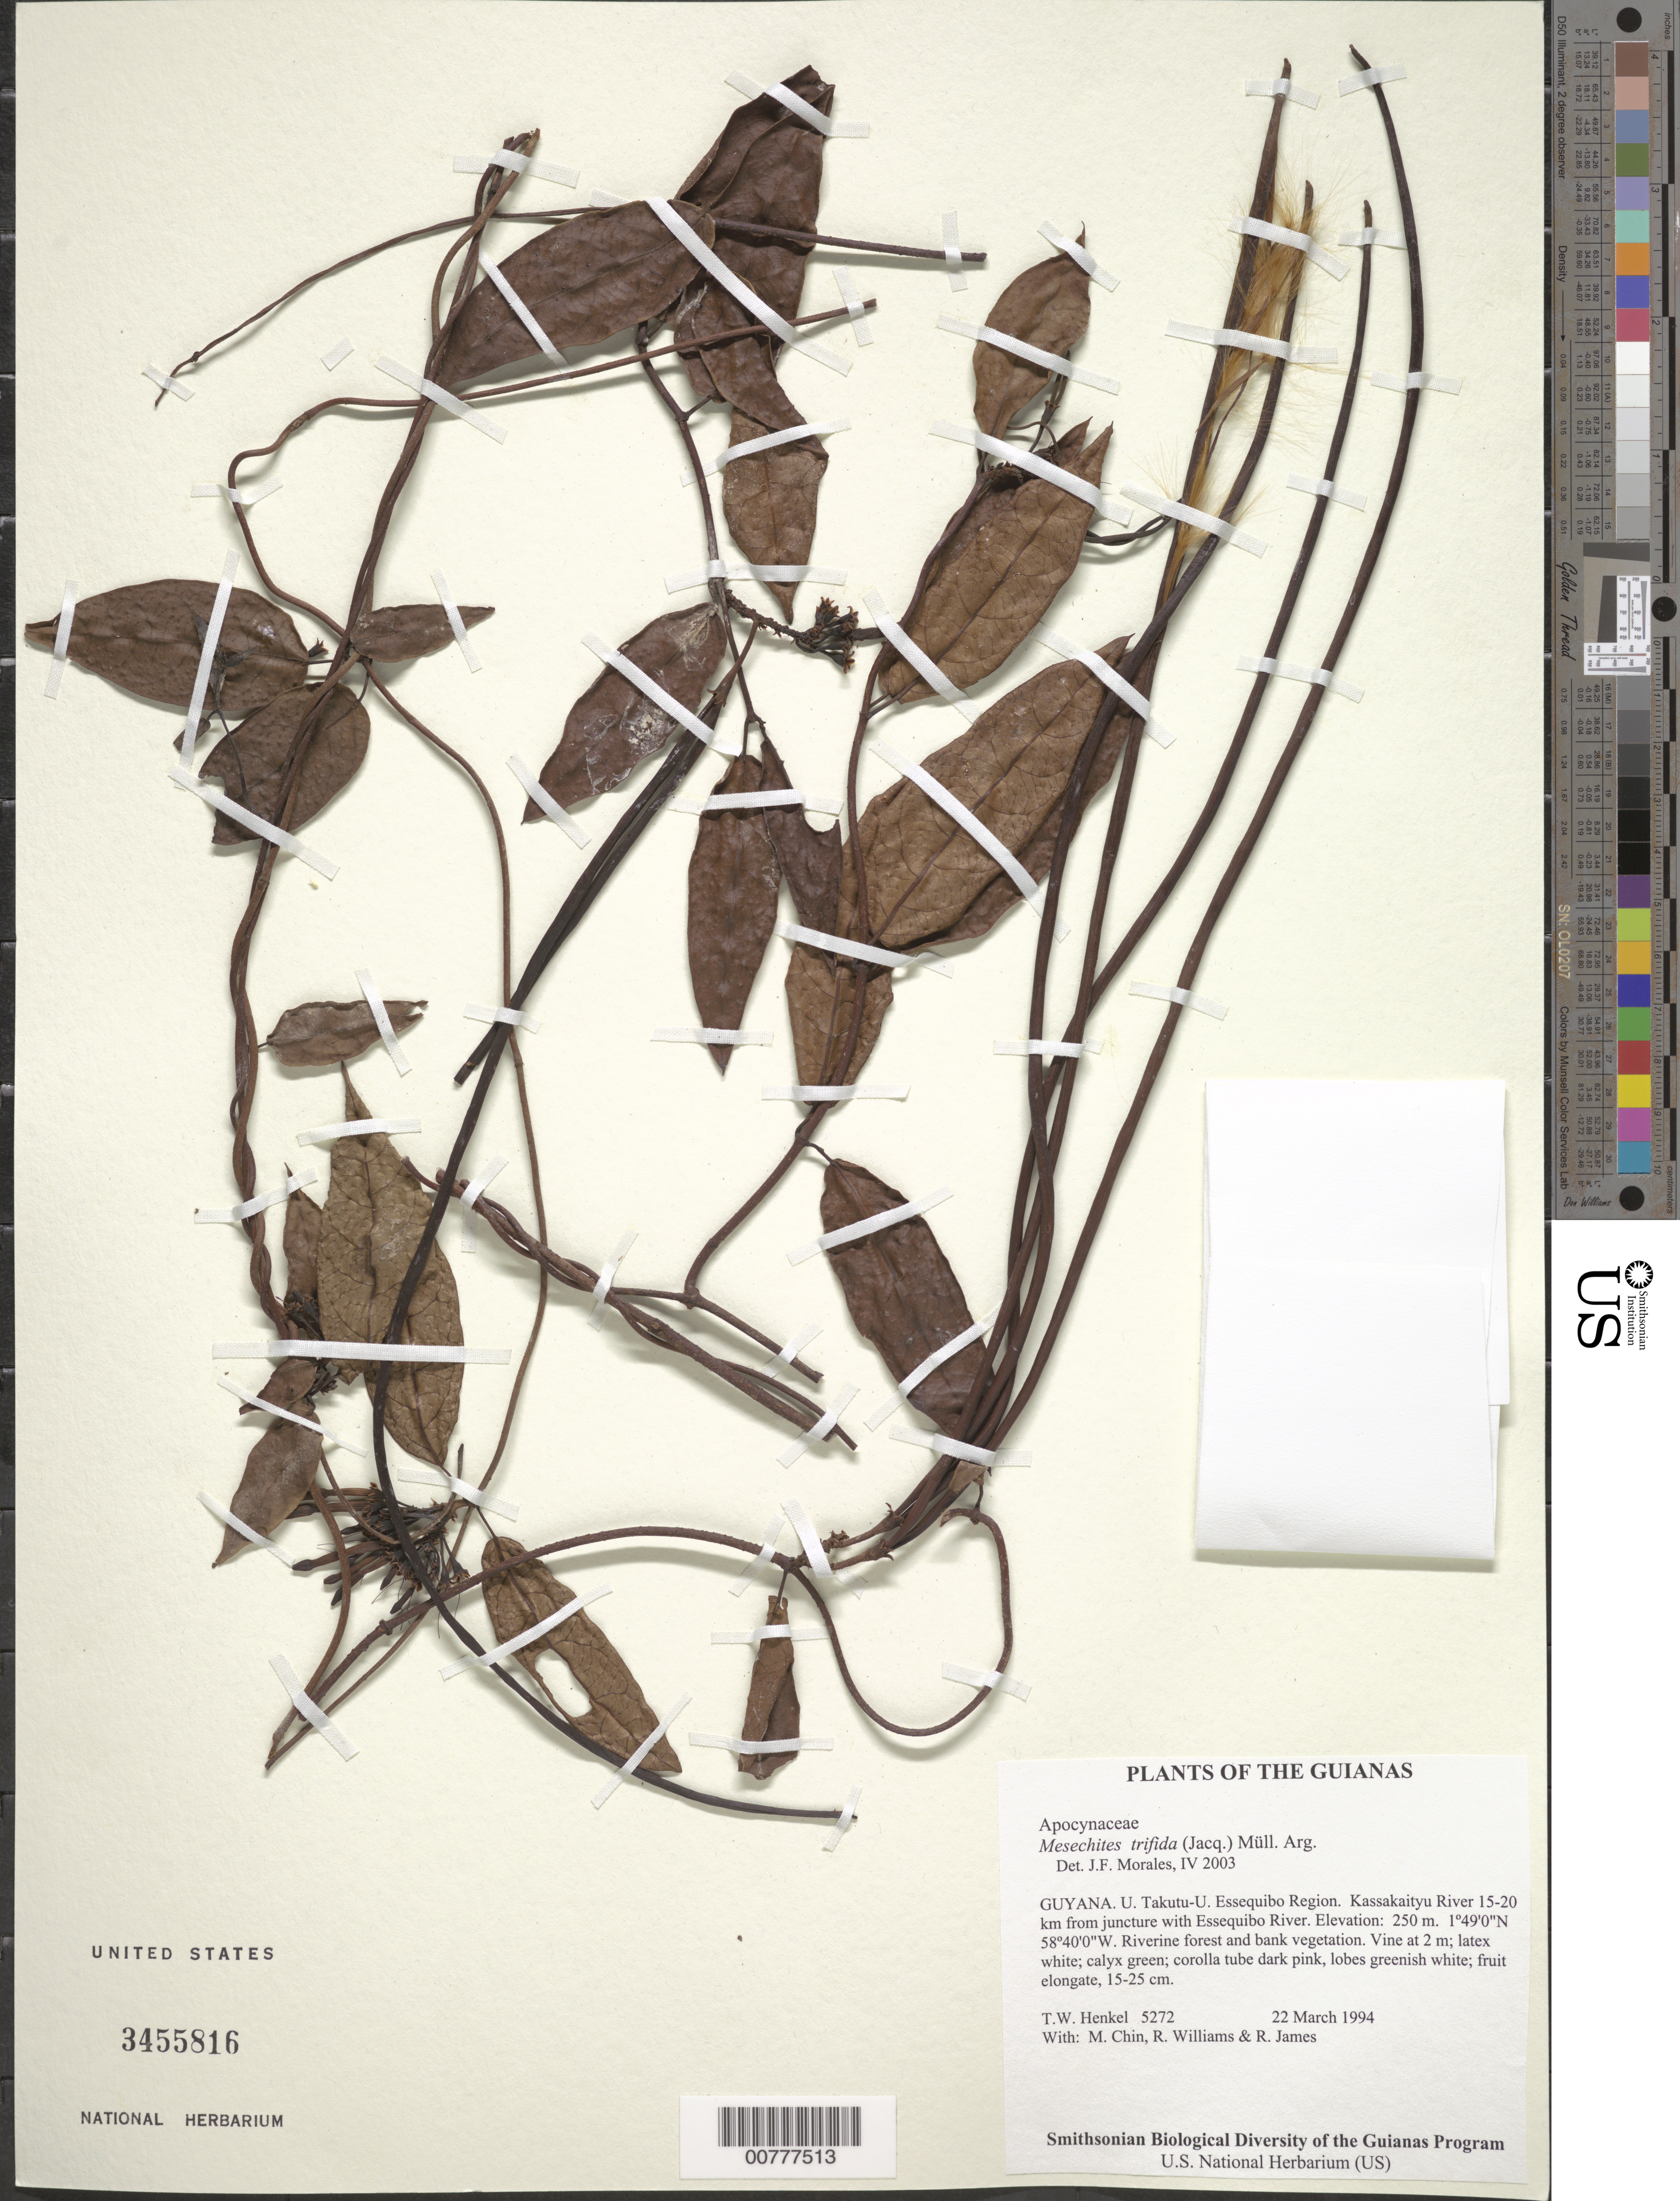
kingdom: Plantae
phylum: Tracheophyta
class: Magnoliopsida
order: Gentianales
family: Apocynaceae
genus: Mesechites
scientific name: Mesechites trifidus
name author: (Jacq.) Müll. Arg.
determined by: Morales, J. F.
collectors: T. Henkel, M. Chin, R. Williams & R. James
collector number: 5272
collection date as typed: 22 March 1994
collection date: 1994-03-22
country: Guyana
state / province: U. Takutu-U. Essequibo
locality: Kassakaityu River 15-20 km from juncture with Essequibo River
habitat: Riverine forest and bank vegetation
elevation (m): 250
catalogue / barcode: US 3455816